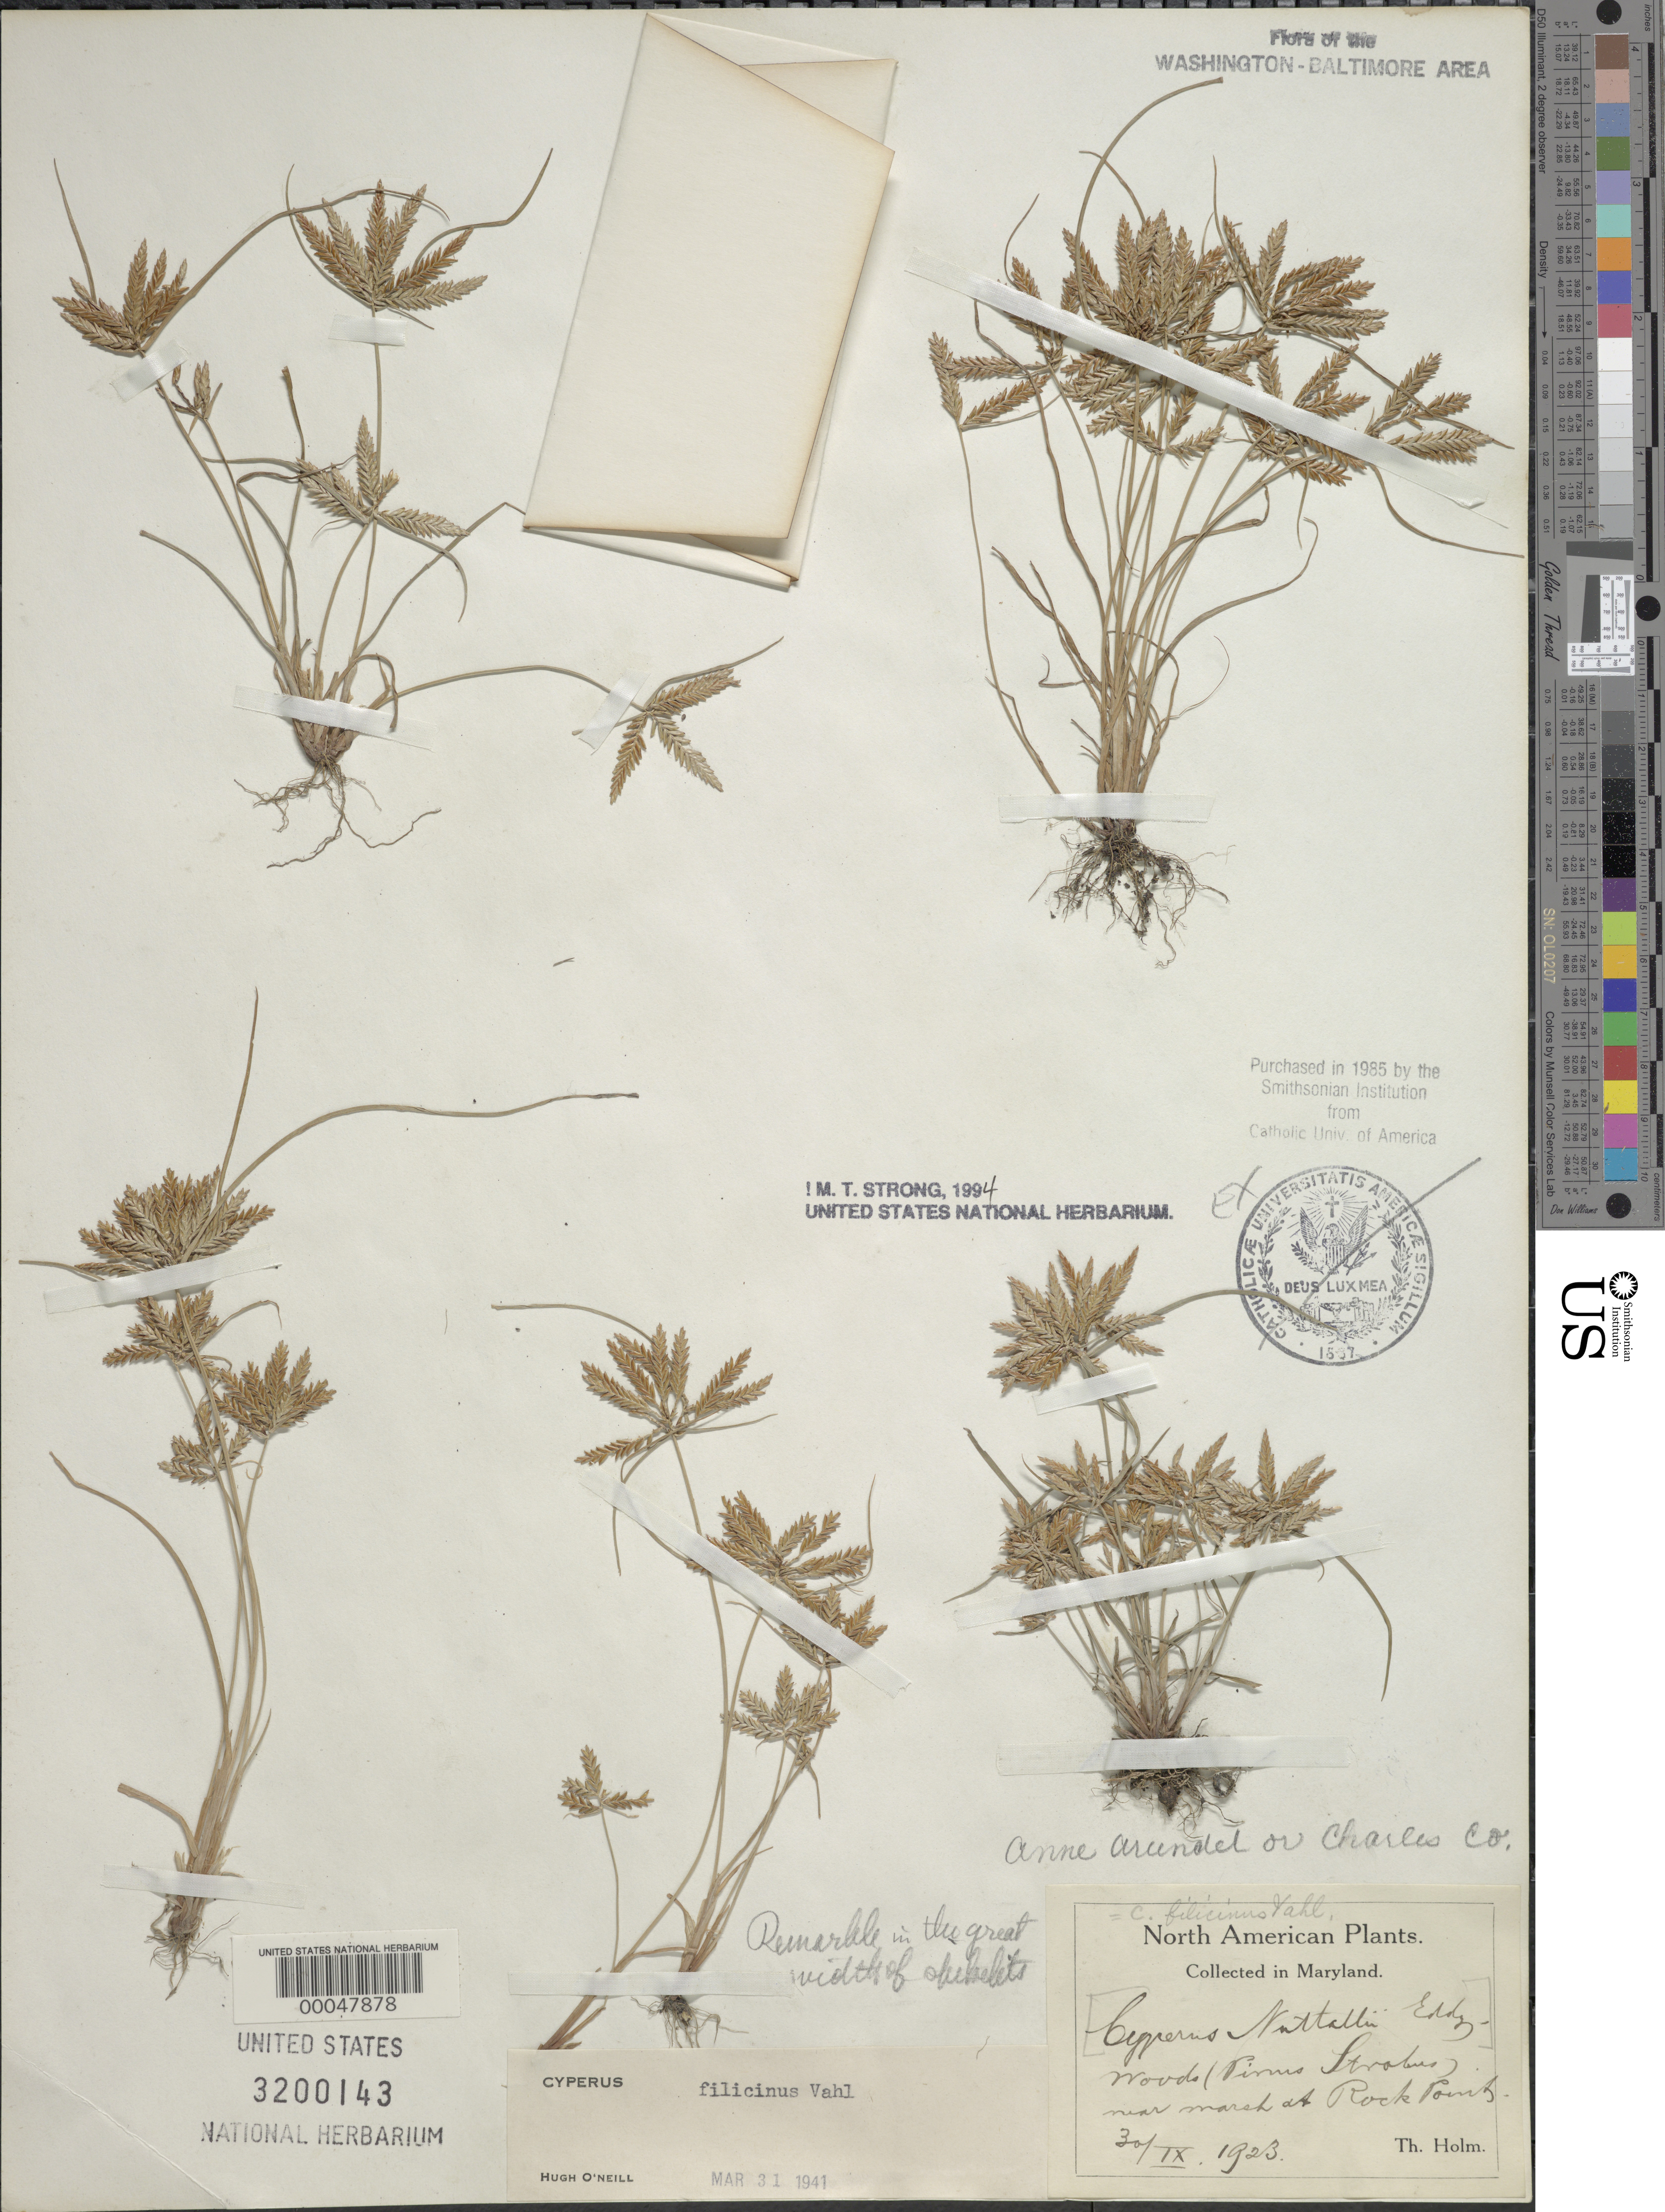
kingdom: Plantae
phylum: Tracheophyta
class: Liliopsida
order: Poales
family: Cyperaceae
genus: Cyperus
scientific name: Cyperus filicinus Vahl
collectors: T. Holm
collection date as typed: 30 Sep 1923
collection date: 1923-09-30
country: United States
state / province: Maryland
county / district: Anne Arundel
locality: Rock Point, shore of Potomac River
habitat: Woods (Pinus strobus) near marsh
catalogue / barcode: US 3200143